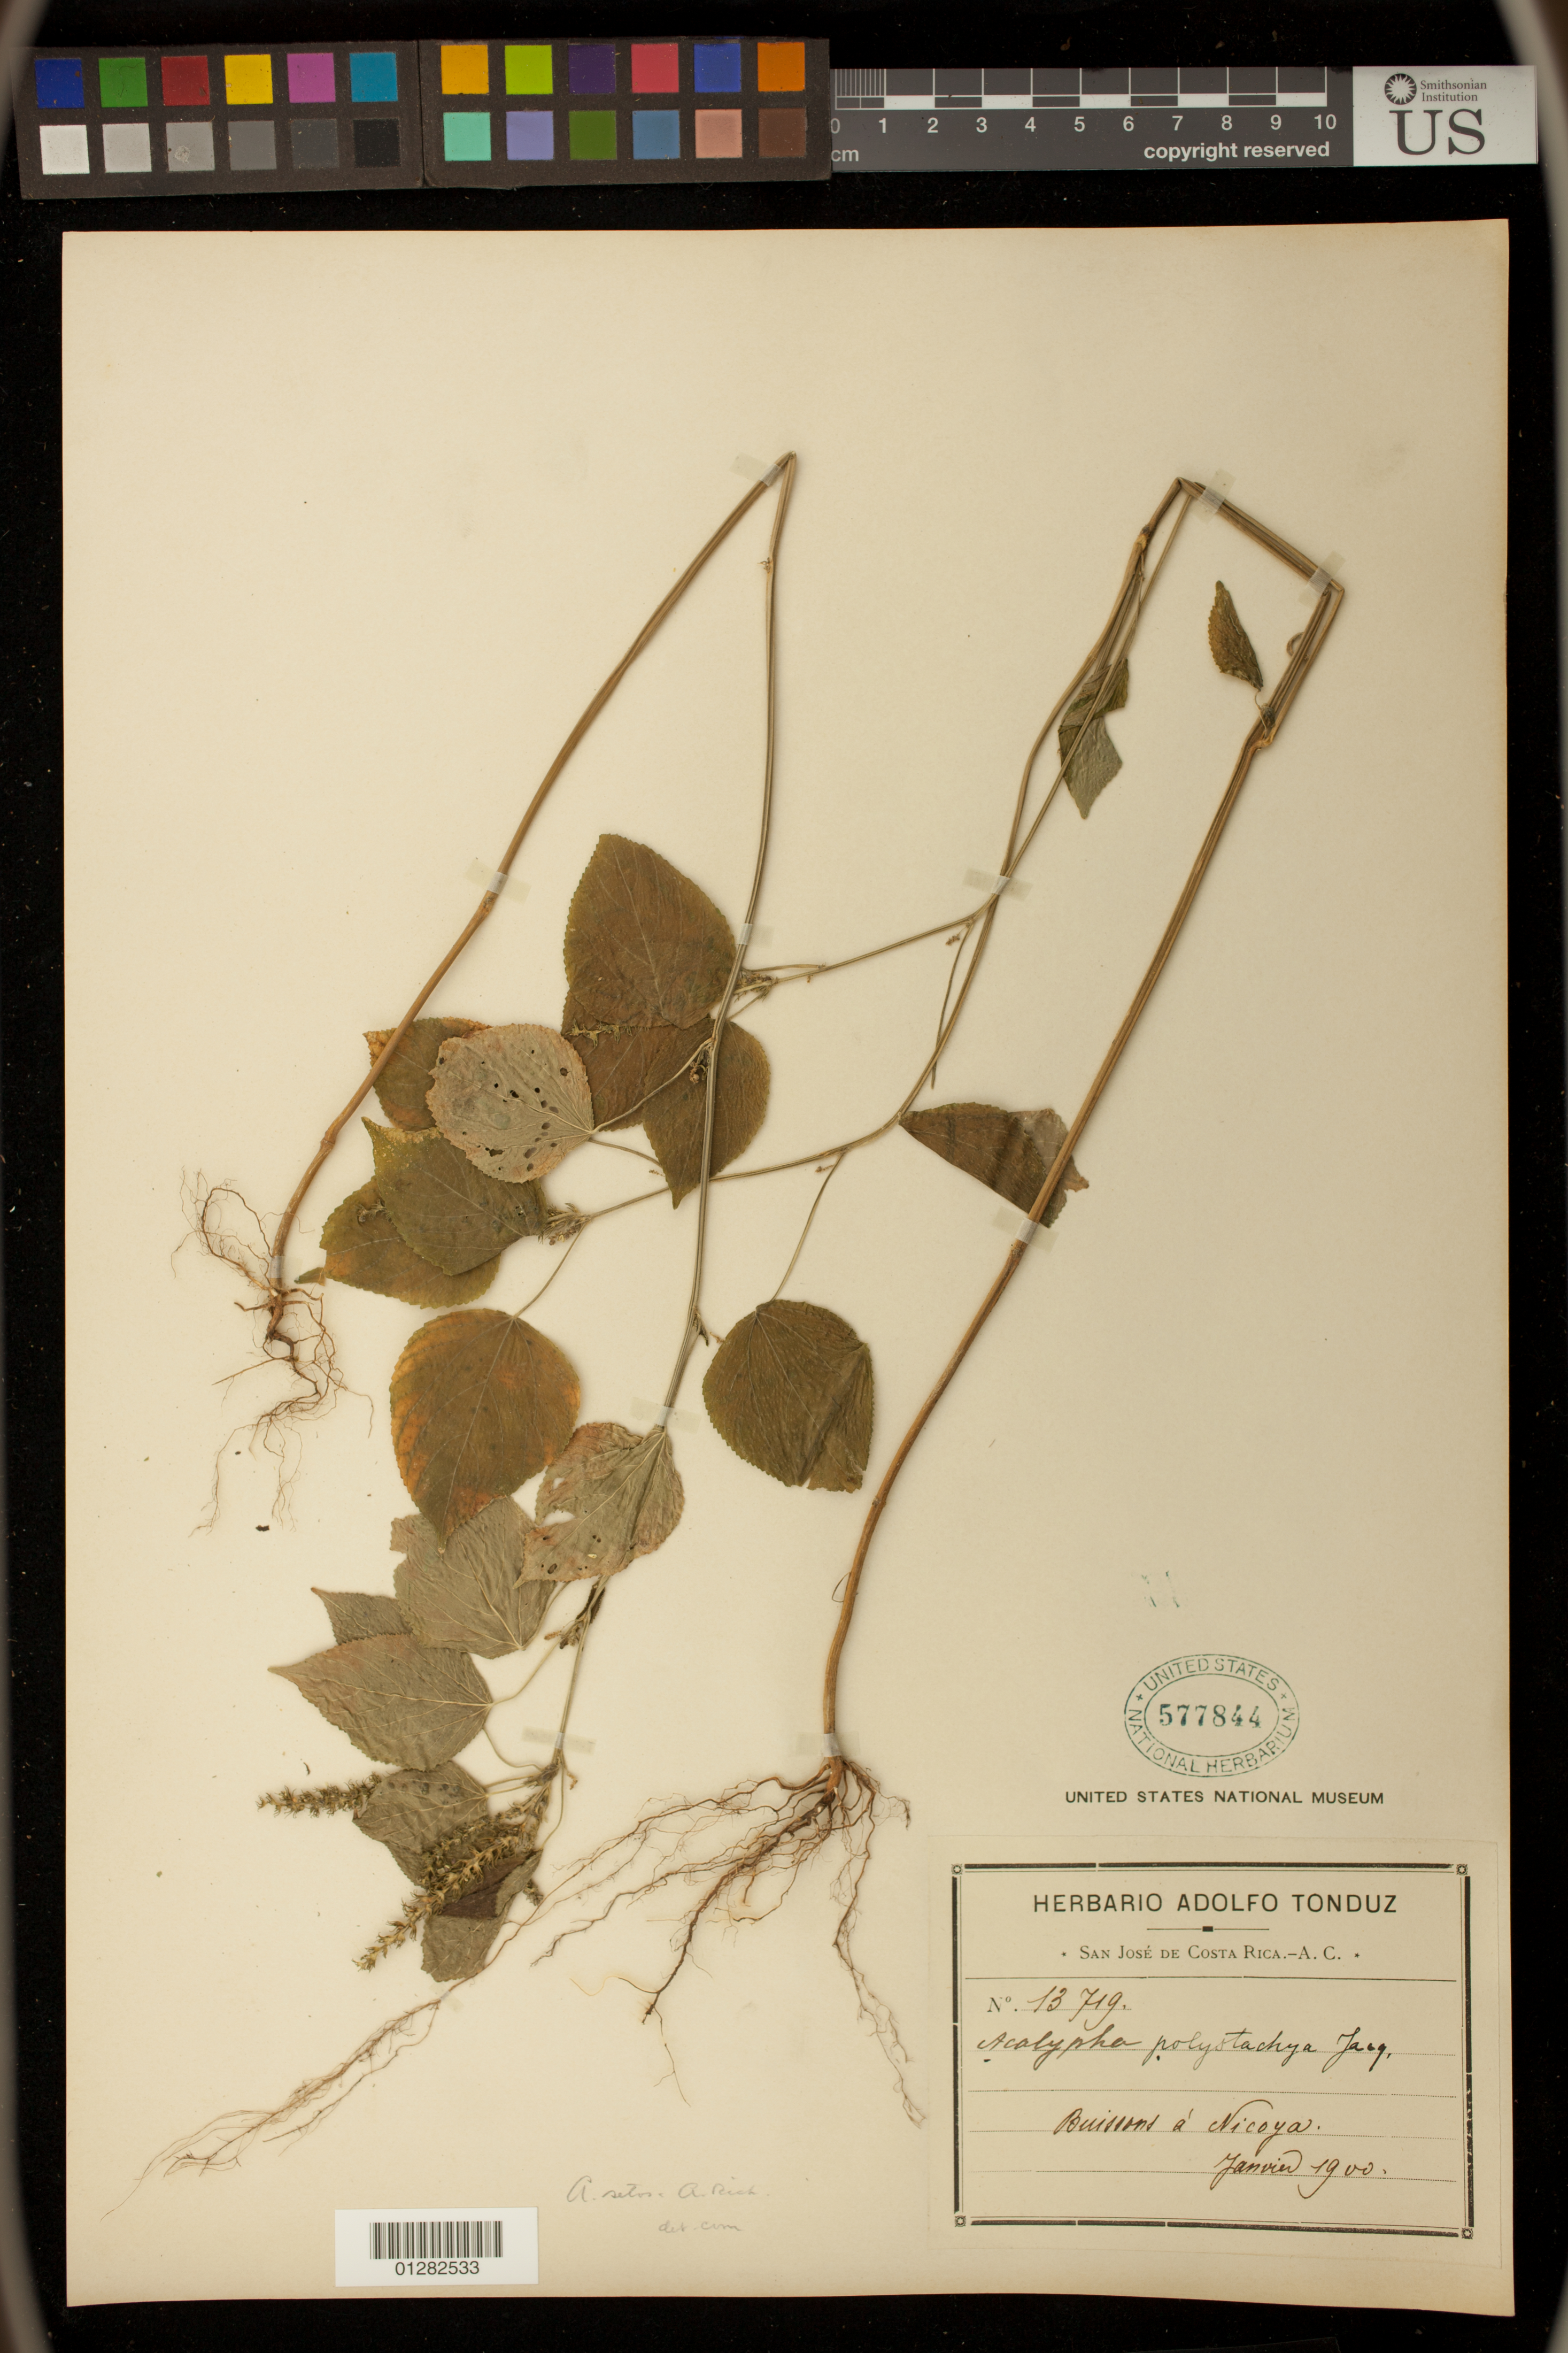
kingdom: Plantae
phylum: Tracheophyta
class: Magnoliopsida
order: Malpighiales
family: Euphorbiaceae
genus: Acalypha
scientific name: Acalypha setosa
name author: A. Rich.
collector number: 13719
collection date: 1900-01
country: Costa Rica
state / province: Guanacaste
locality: Buissons á Nicoya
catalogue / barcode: US 577844